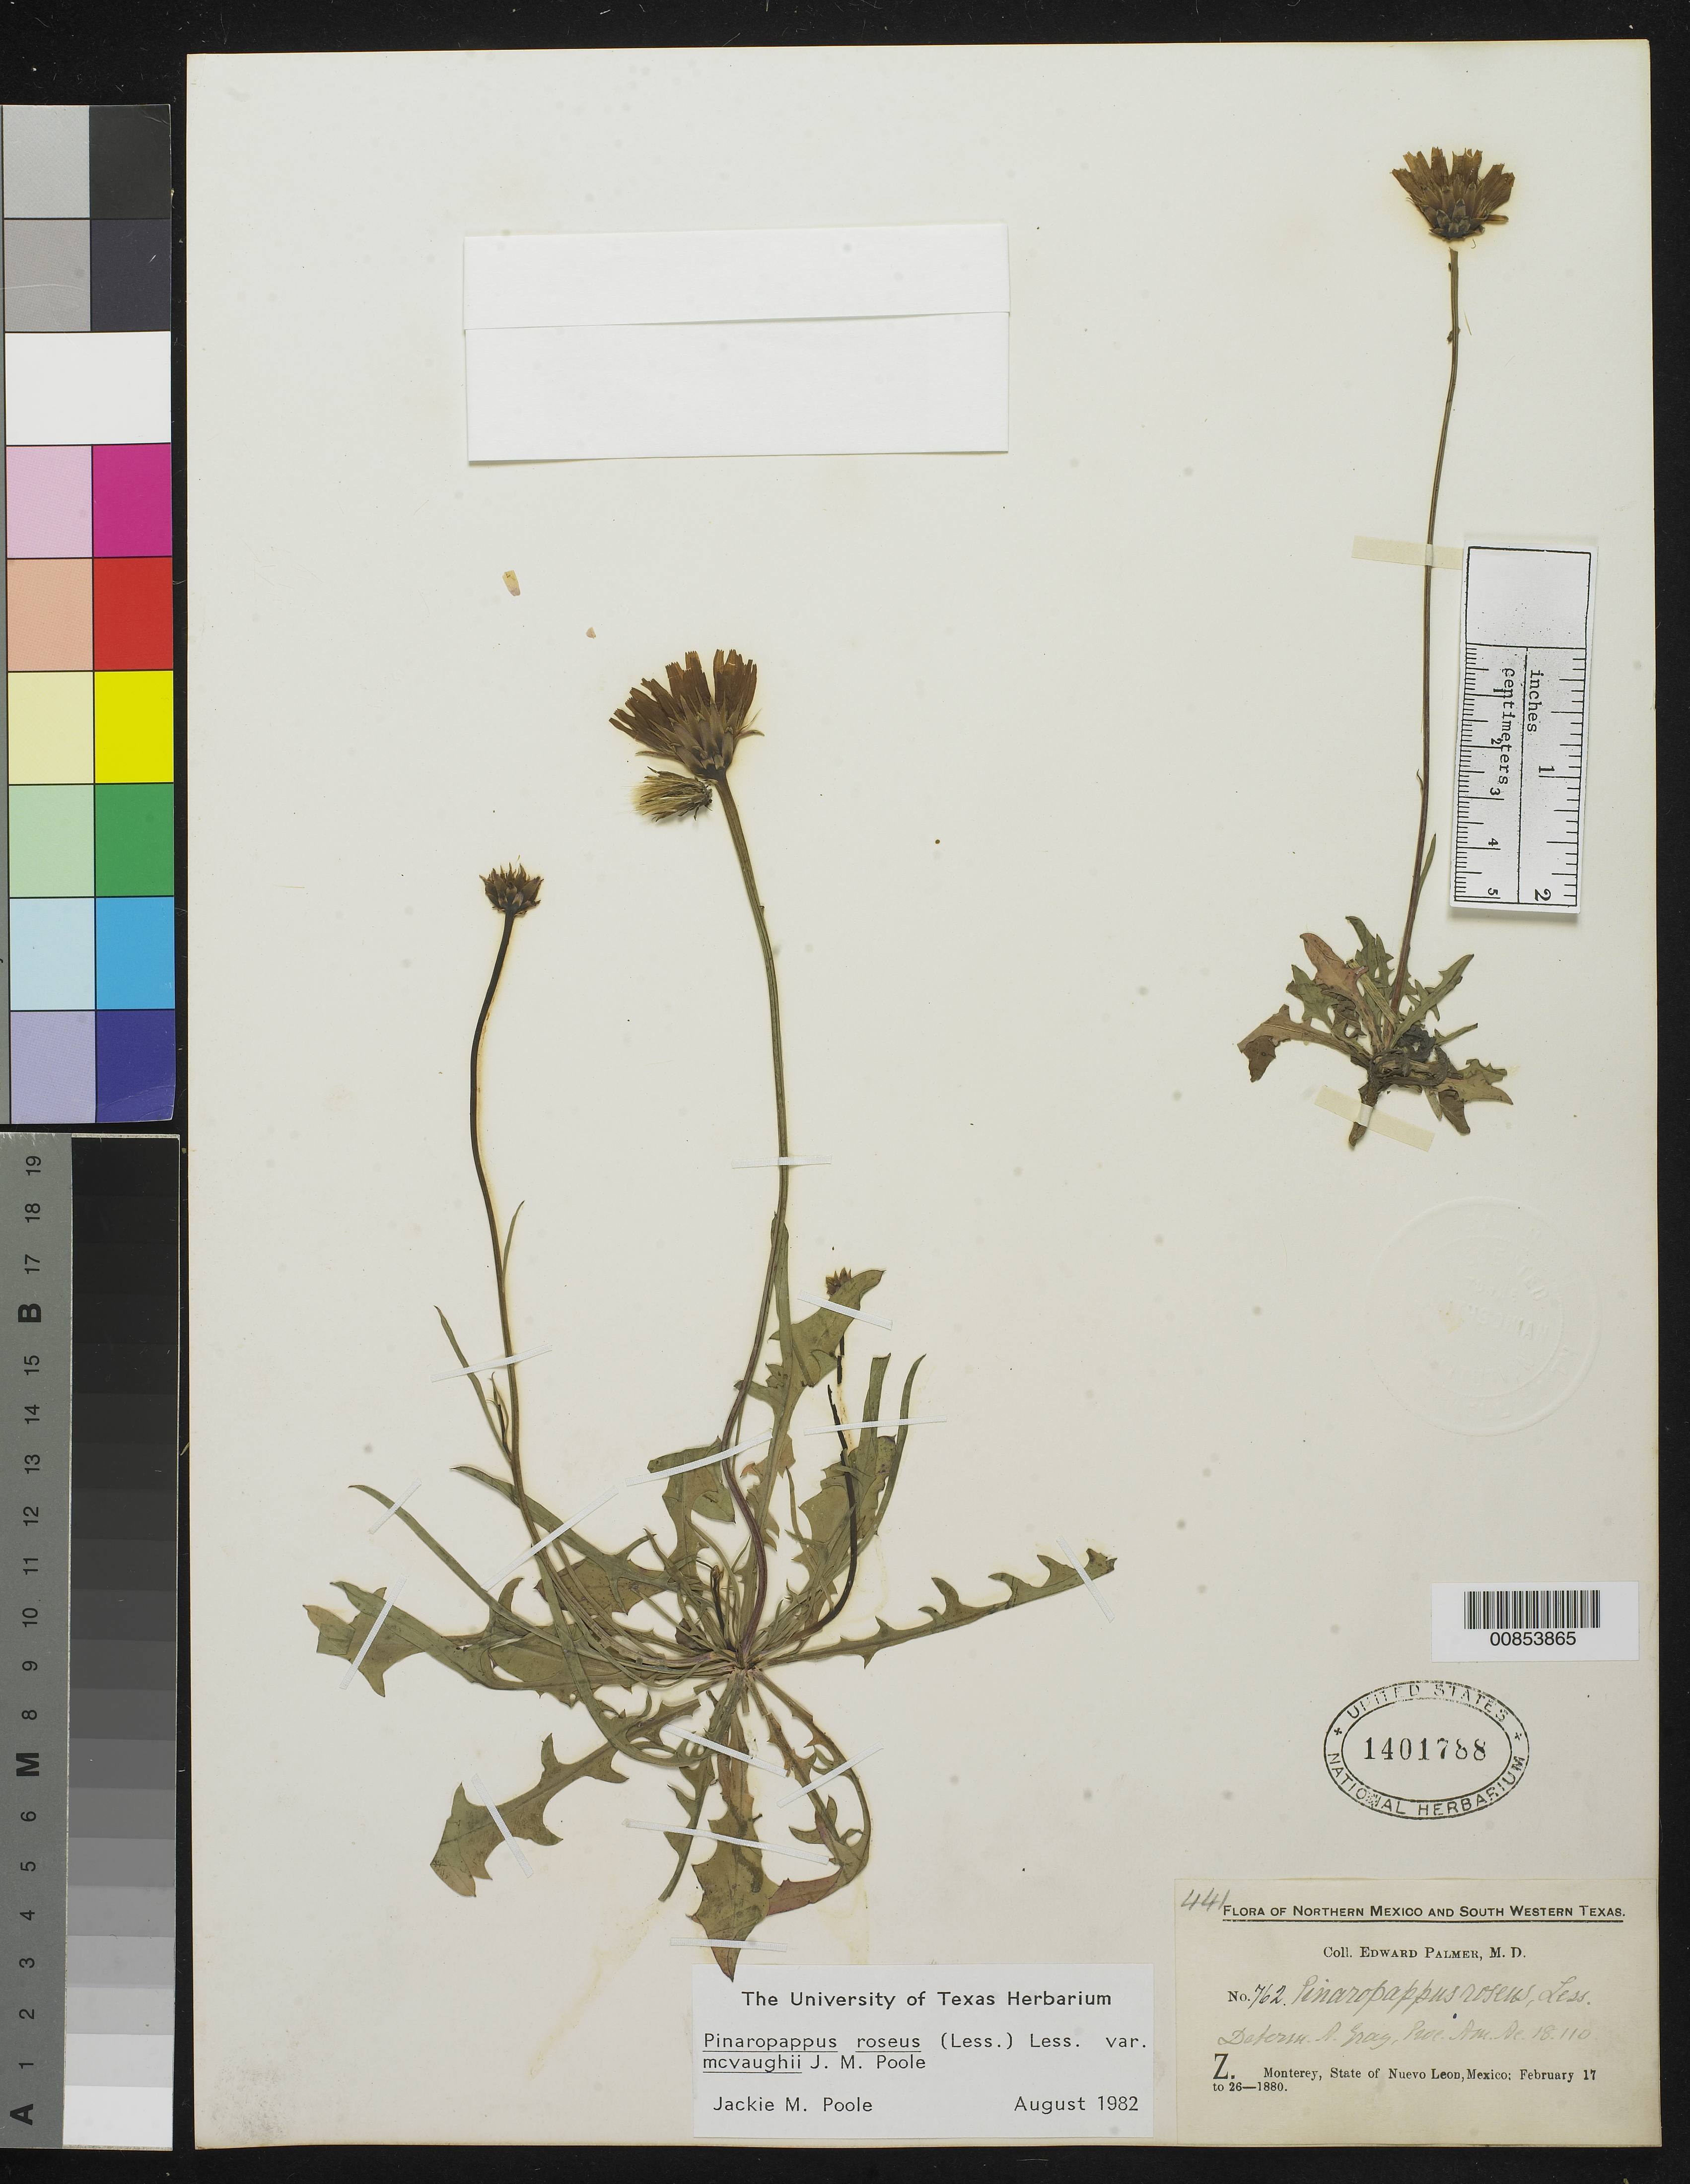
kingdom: Plantae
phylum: Tracheophyta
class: Magnoliopsida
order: Asterales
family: Asteraceae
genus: Pinaropappus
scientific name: Pinaropappus roseus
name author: Less.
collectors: E. Palmer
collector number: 762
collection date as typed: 17 Feb 1880 to 26 Feb 1880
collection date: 1880-02-17/1880-02-26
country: Mexico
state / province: Nuevo León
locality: Z. Monterrey, Nuevo León.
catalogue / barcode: US 1401788